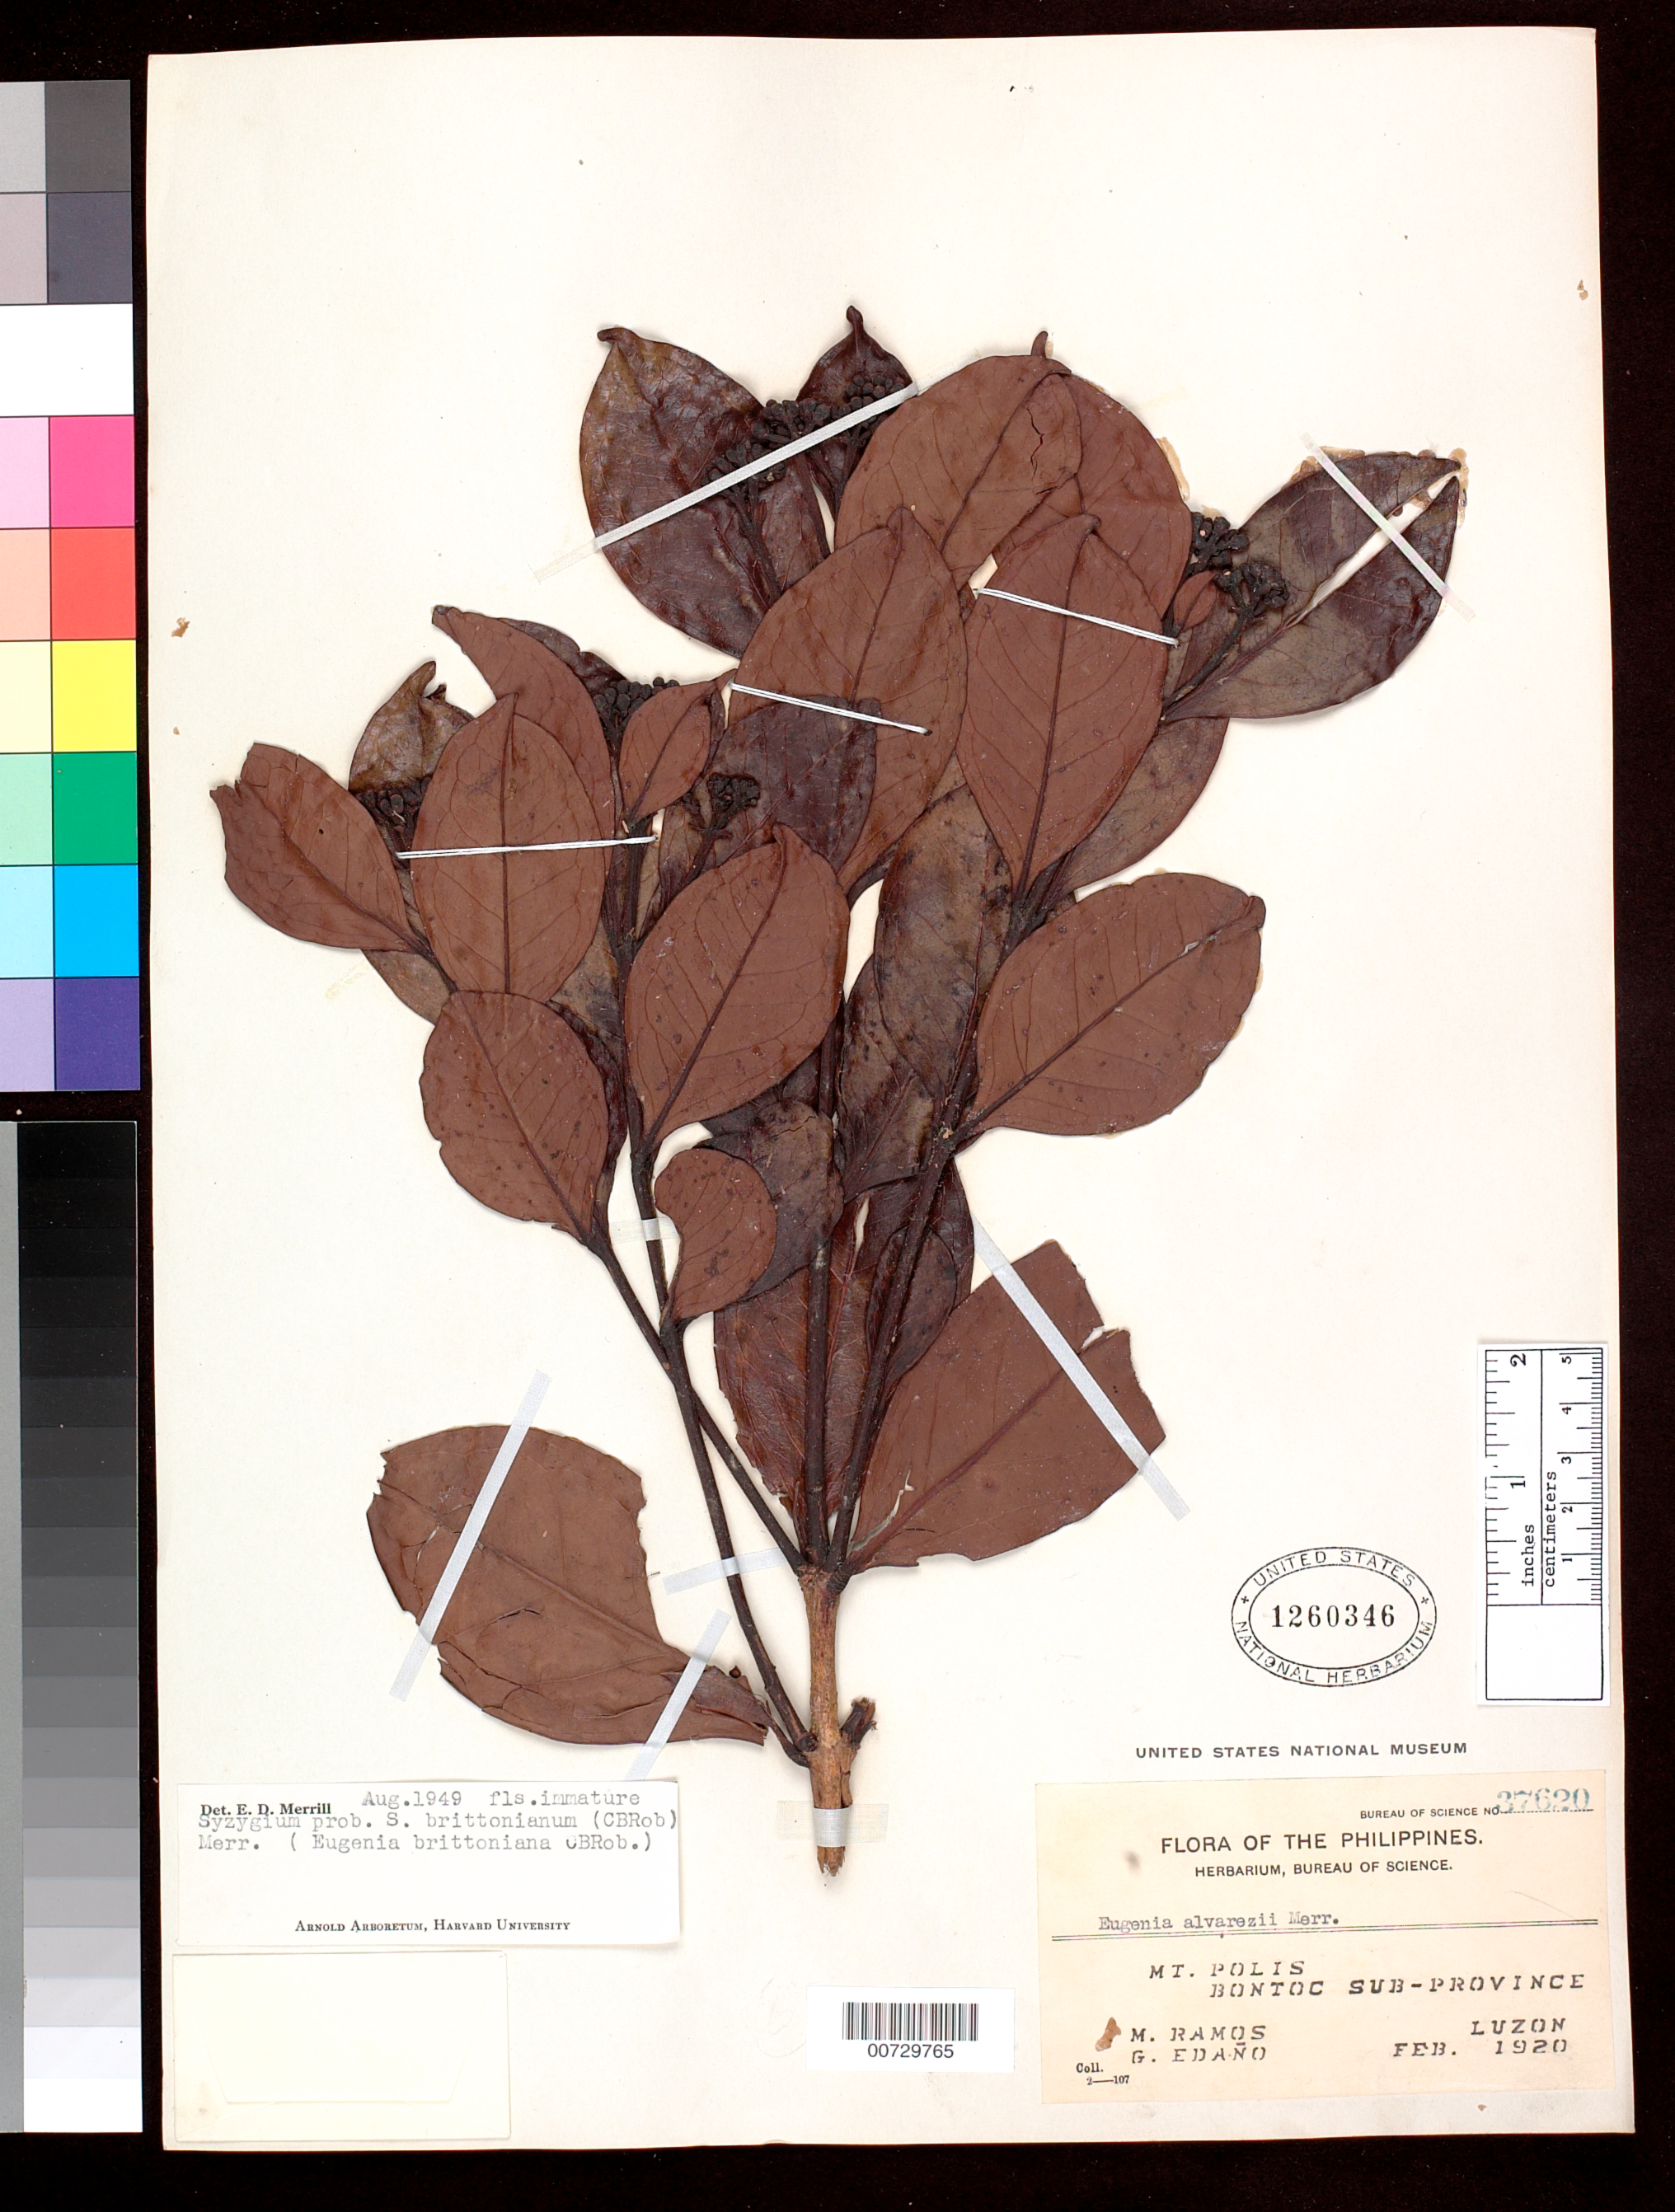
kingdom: Plantae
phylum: Tracheophyta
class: Magnoliopsida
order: Myrtales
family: Myrtaceae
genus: Syzygium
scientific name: Syzygium brittonianum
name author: (C.B. Rob.) Merr.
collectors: M. Ramos & G. E. Edaño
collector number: Bur. Sci. 37620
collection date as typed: Feb 1920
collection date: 1920-02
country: Philippines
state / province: Cordillera (Administrative Region)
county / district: Mountain province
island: Luzon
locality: Mt. Polis, Bontoc Subprov.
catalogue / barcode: US 1260346